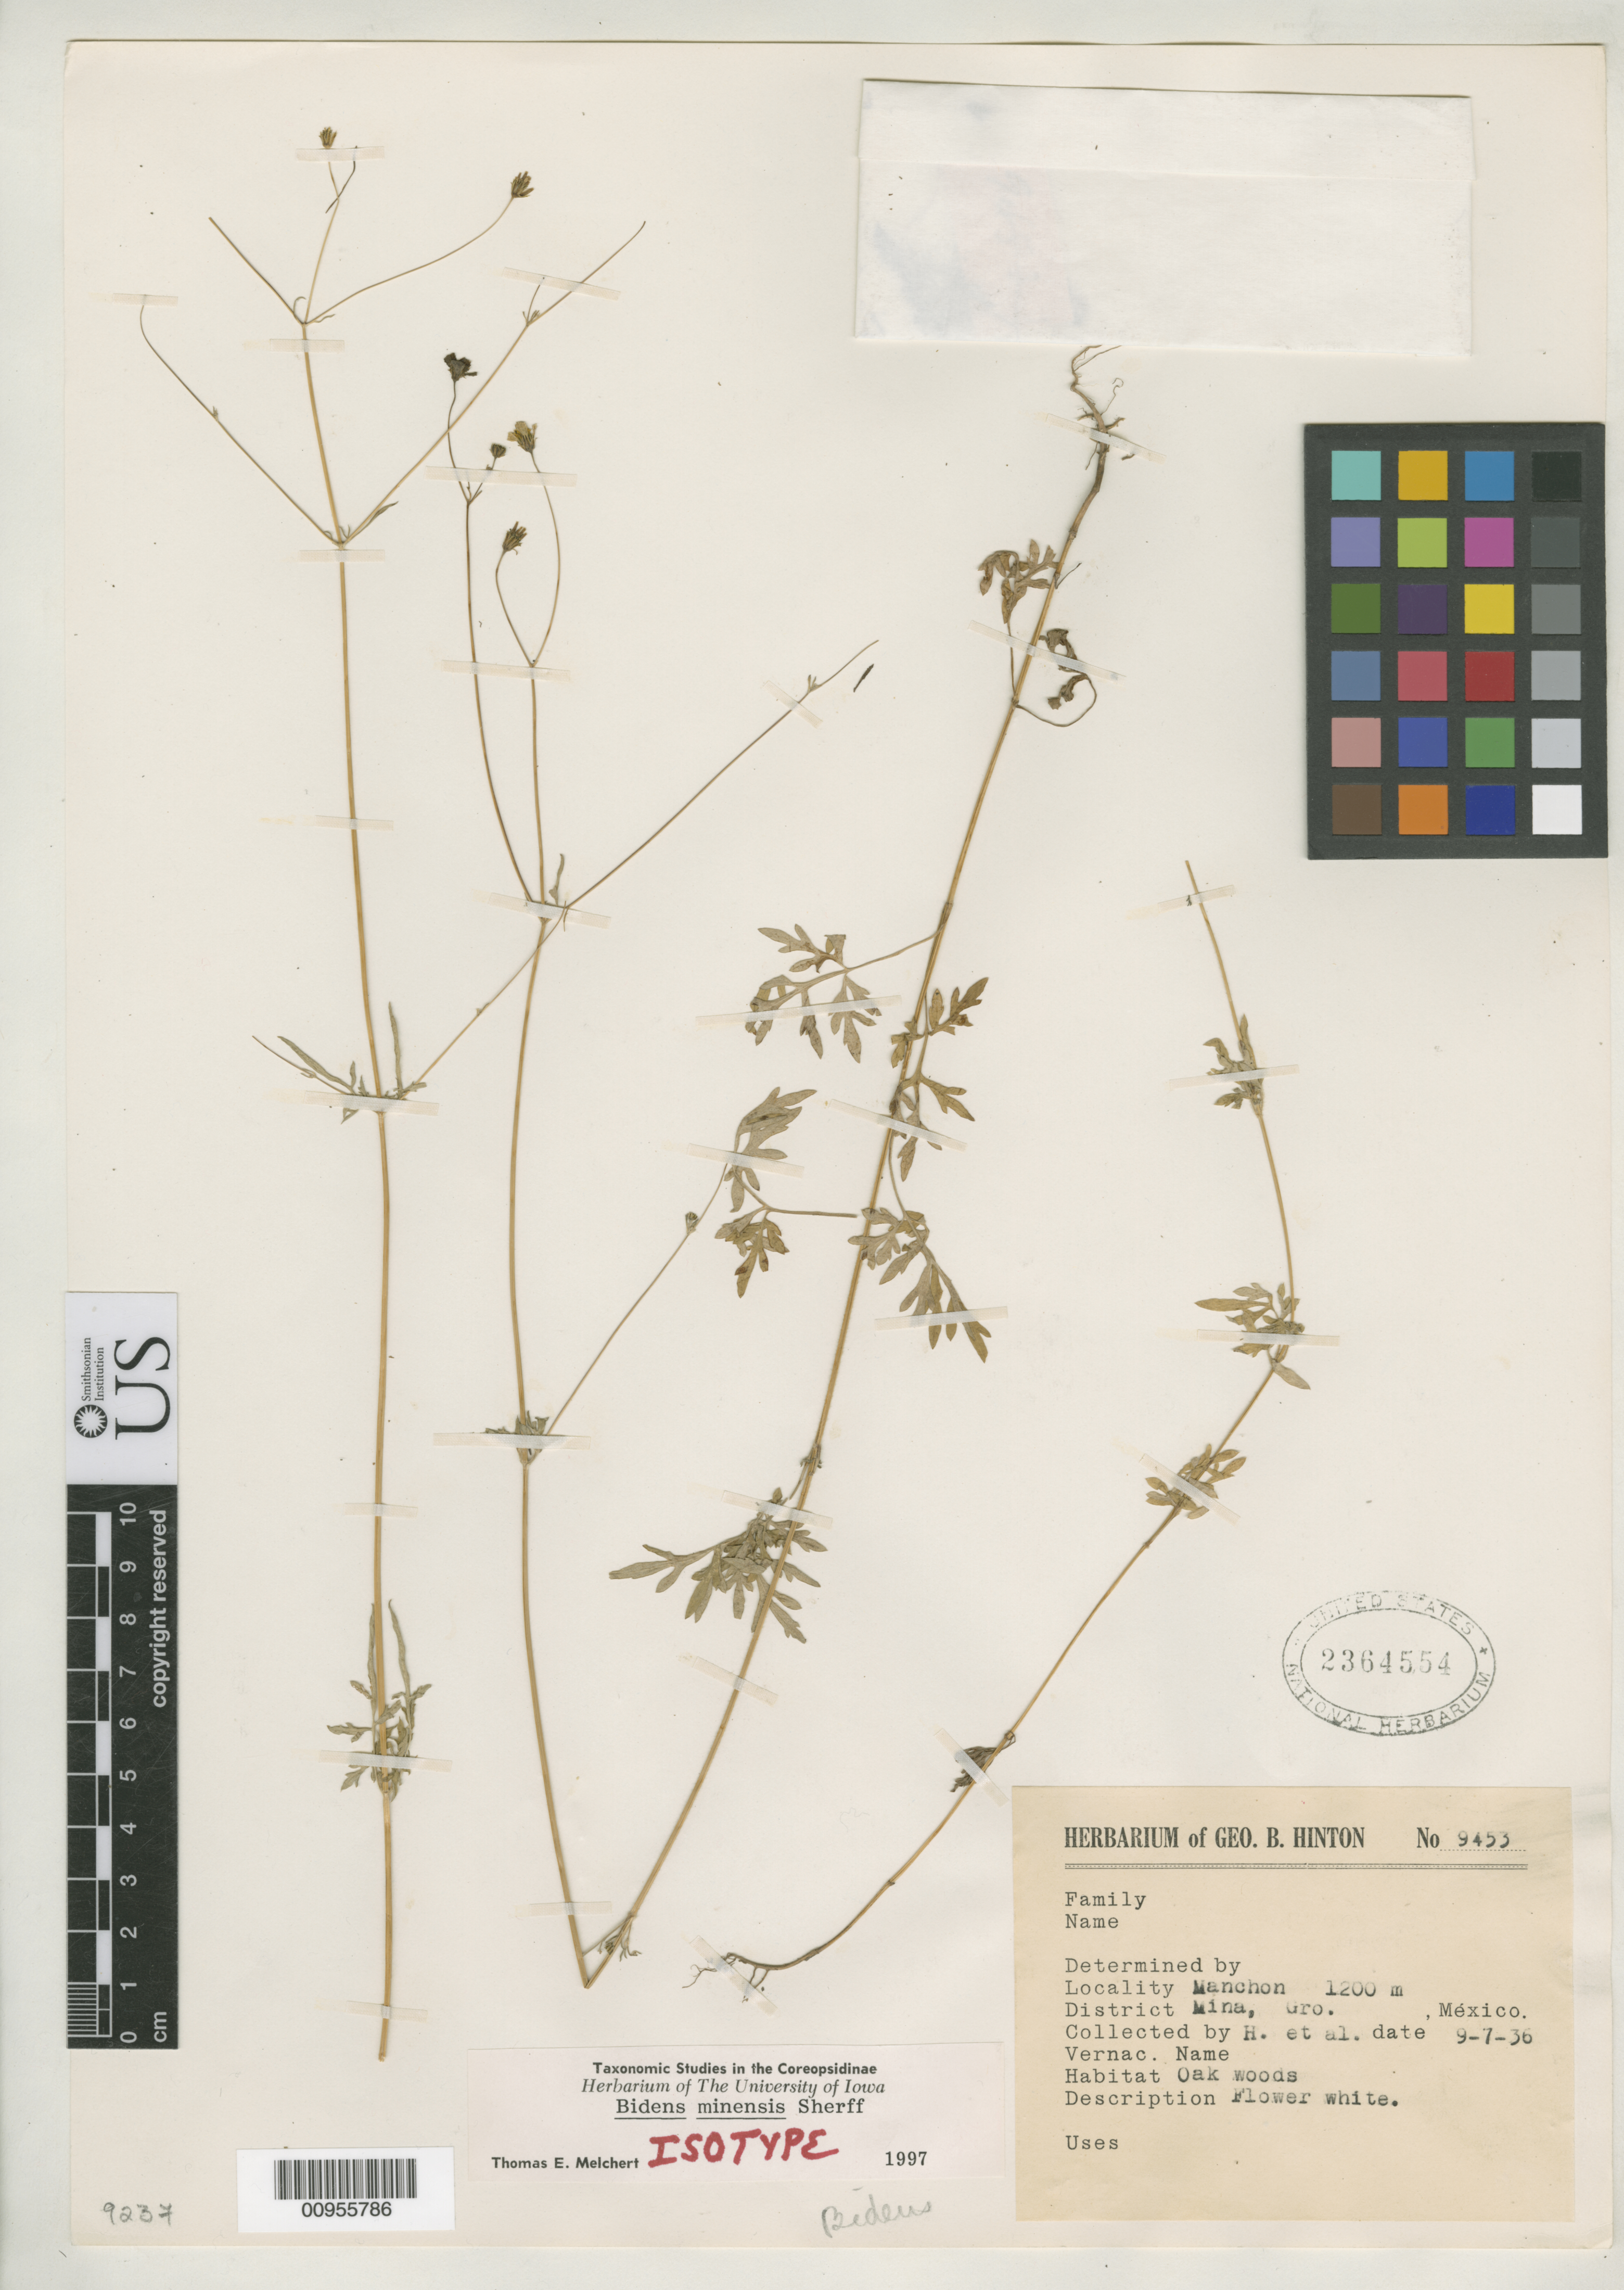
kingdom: Plantae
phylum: Tracheophyta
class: Magnoliopsida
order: Asterales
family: Asteraceae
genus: Bidens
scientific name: Bidens minensis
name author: Sherff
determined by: Melchert, T. E.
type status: Isotype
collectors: G. B. Hinton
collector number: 9453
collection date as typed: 07 Sep 1936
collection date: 1936-09-07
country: Mexico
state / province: Guerrero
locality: Manchon, District Mina, Gro.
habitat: Oak woods.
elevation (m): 1200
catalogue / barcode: US 2364554